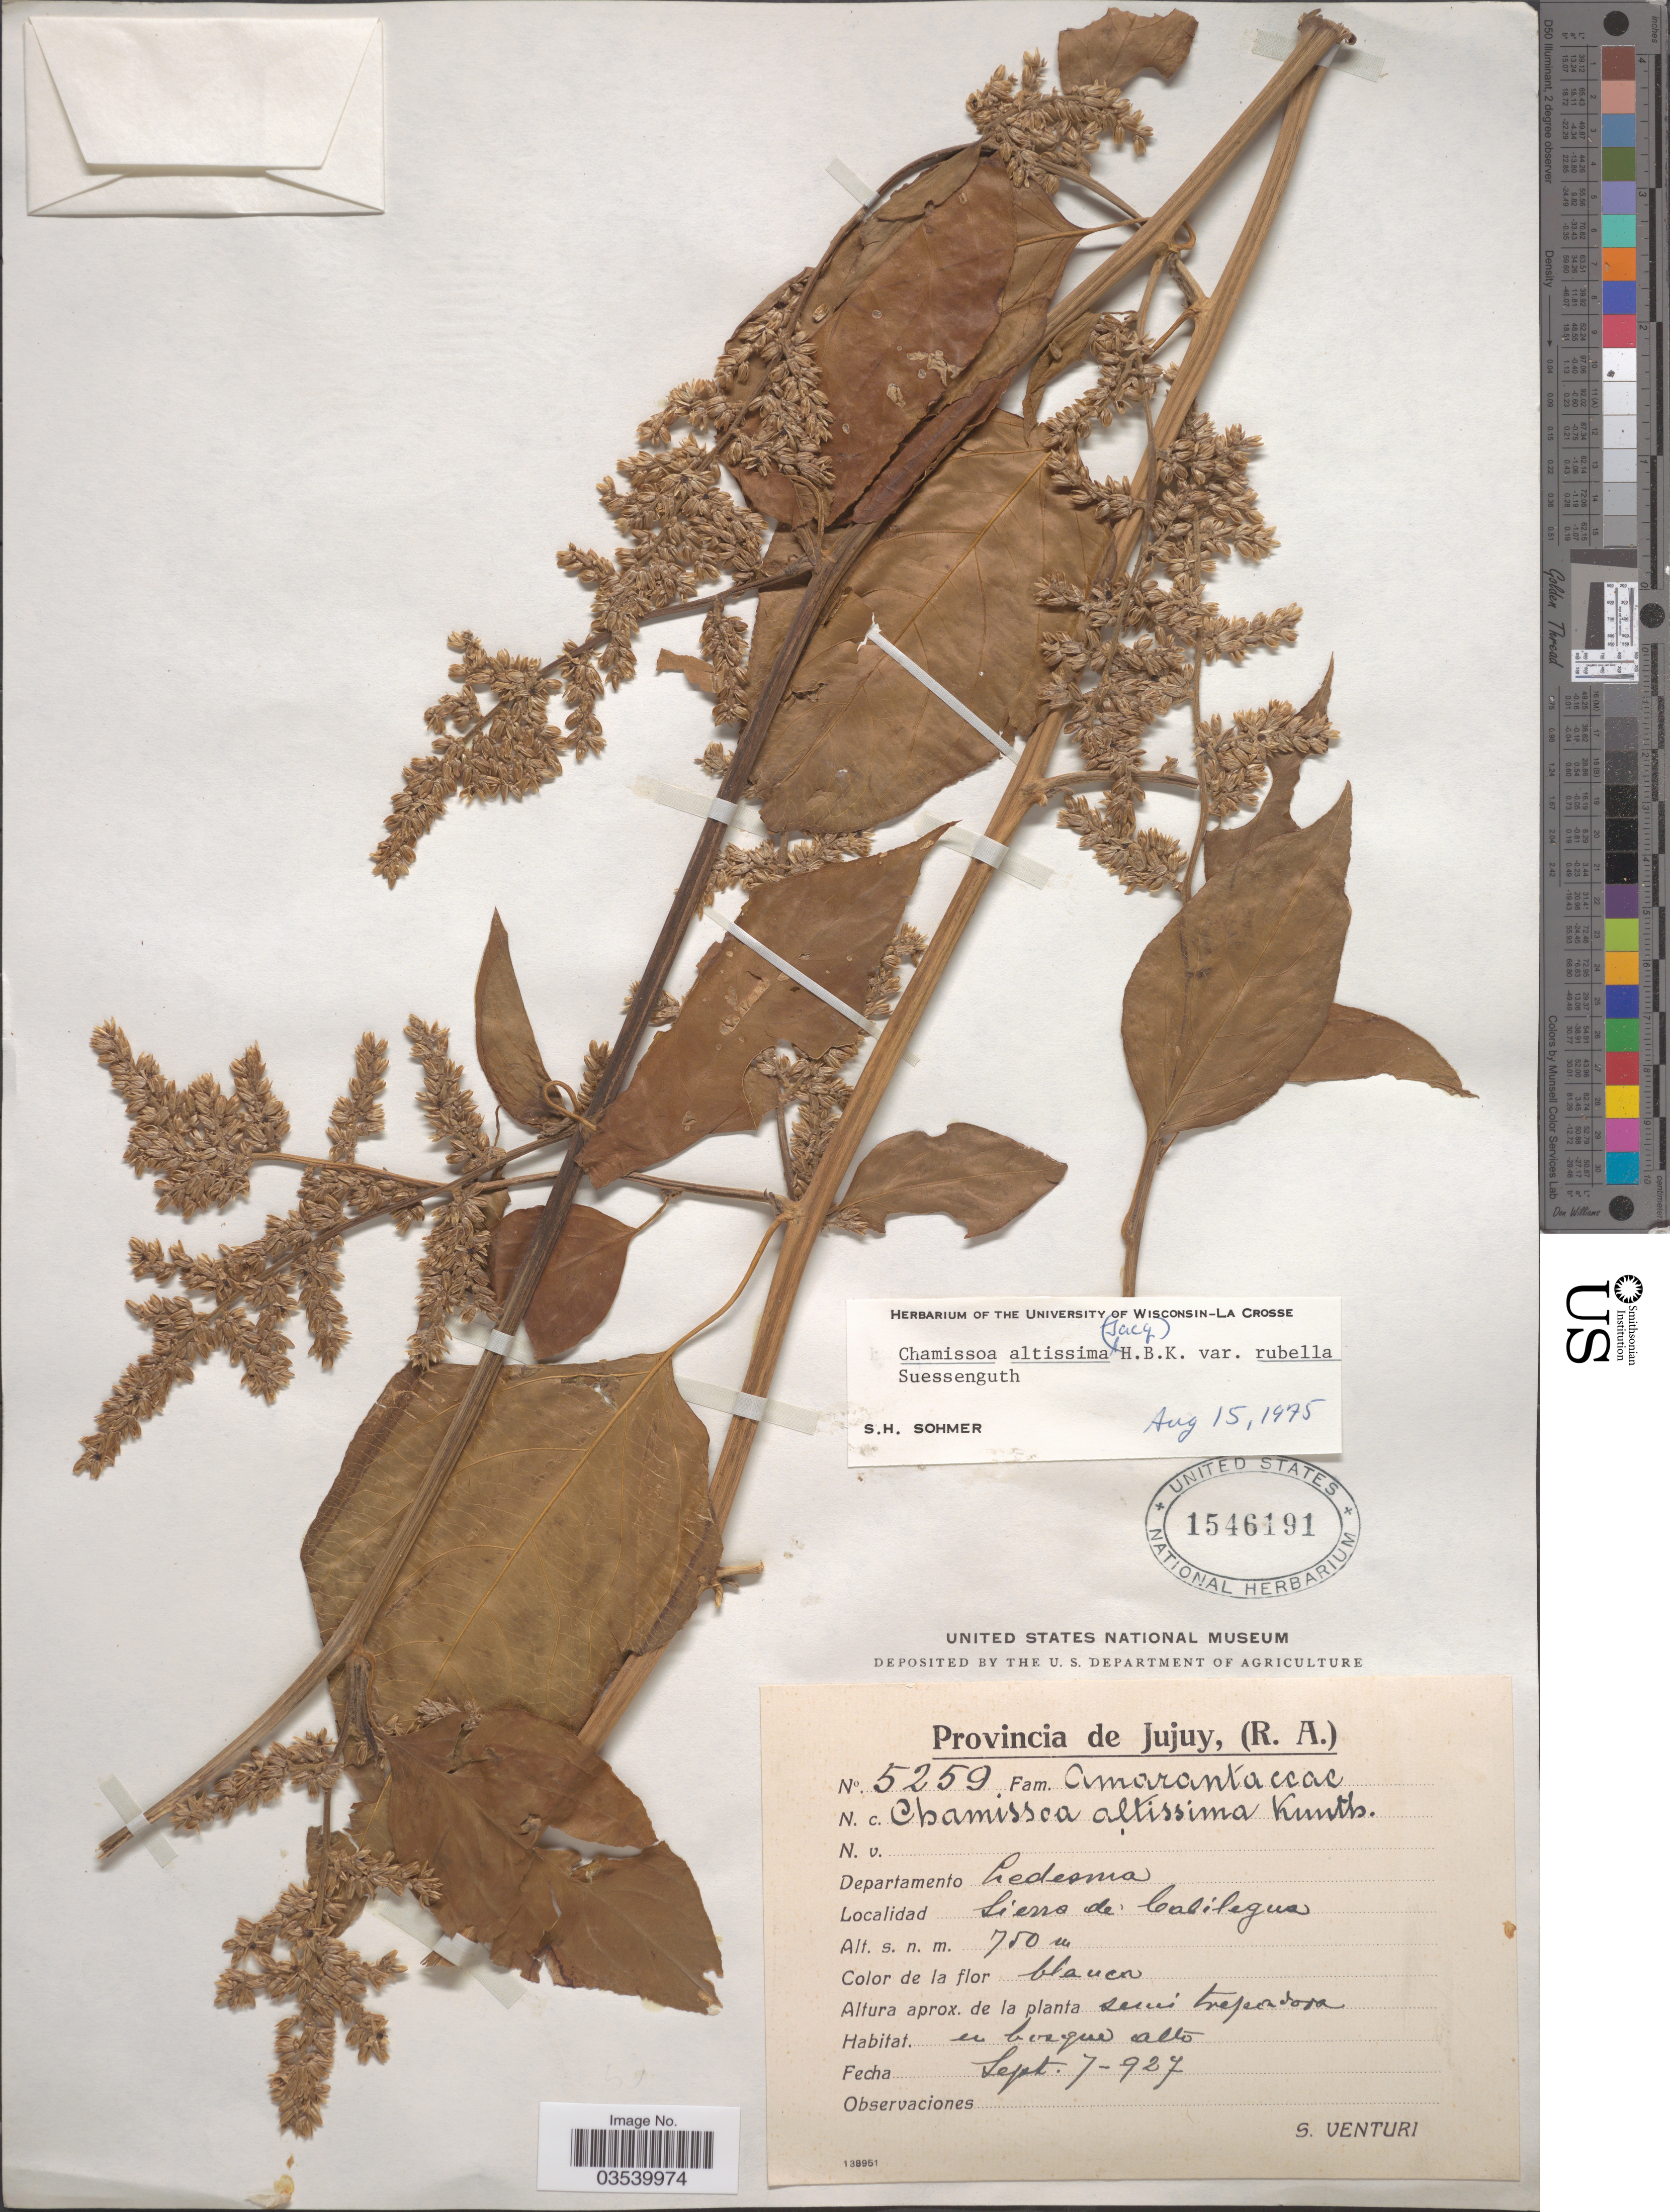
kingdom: Plantae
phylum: Tracheophyta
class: Magnoliopsida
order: Caryophyllales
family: Amaranthaceae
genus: Chamissoa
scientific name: Chamissoa altissima var. rubella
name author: Suess.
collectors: S. Venturi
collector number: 5259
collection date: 1927-09-07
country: Argentina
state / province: Jujuy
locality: Departamento Ledesma. Sierra de Calilegua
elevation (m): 750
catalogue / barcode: US 1546191